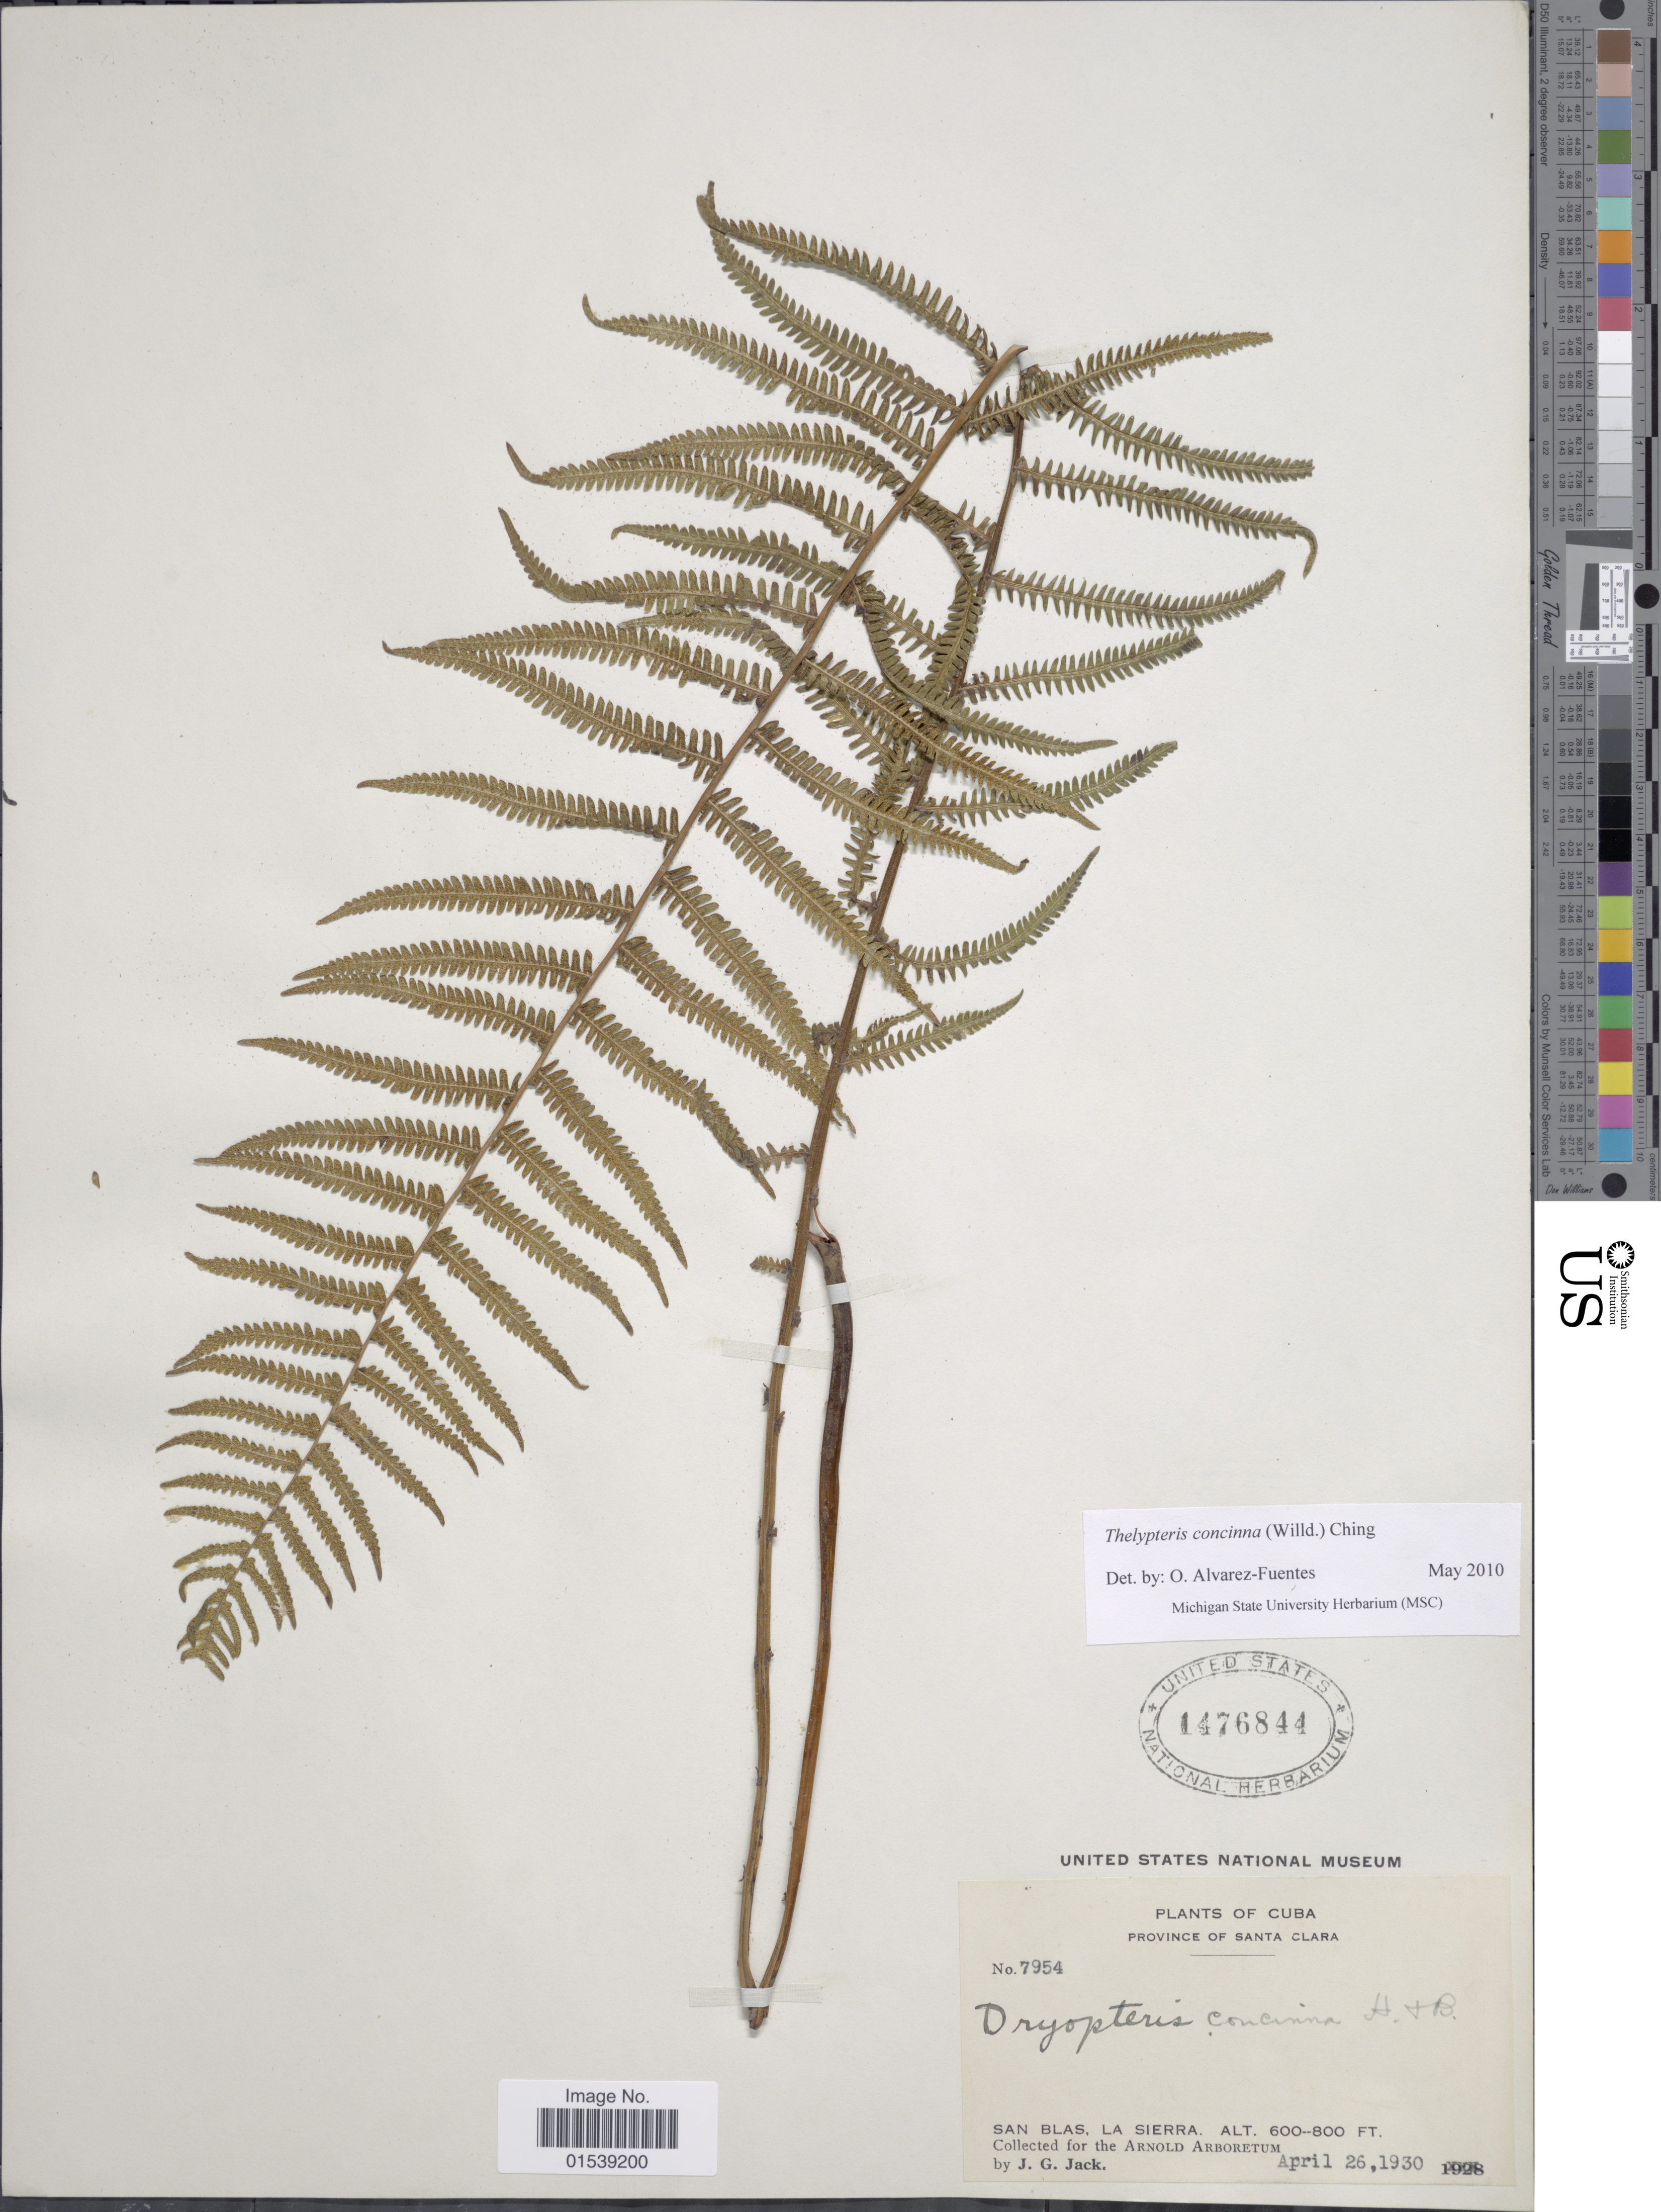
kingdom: Plantae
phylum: Tracheophyta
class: Polypodiopsida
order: Polypodiales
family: Thelypteridaceae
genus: Amauropelta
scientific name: Amauropelta concinna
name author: (Willd.) Pic. Serm.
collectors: J. G. Jack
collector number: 7954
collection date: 1930-04-26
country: Cuba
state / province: Las Villas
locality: Province of Santa Clara, San Blas, La Sierra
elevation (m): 183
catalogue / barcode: US 1476844